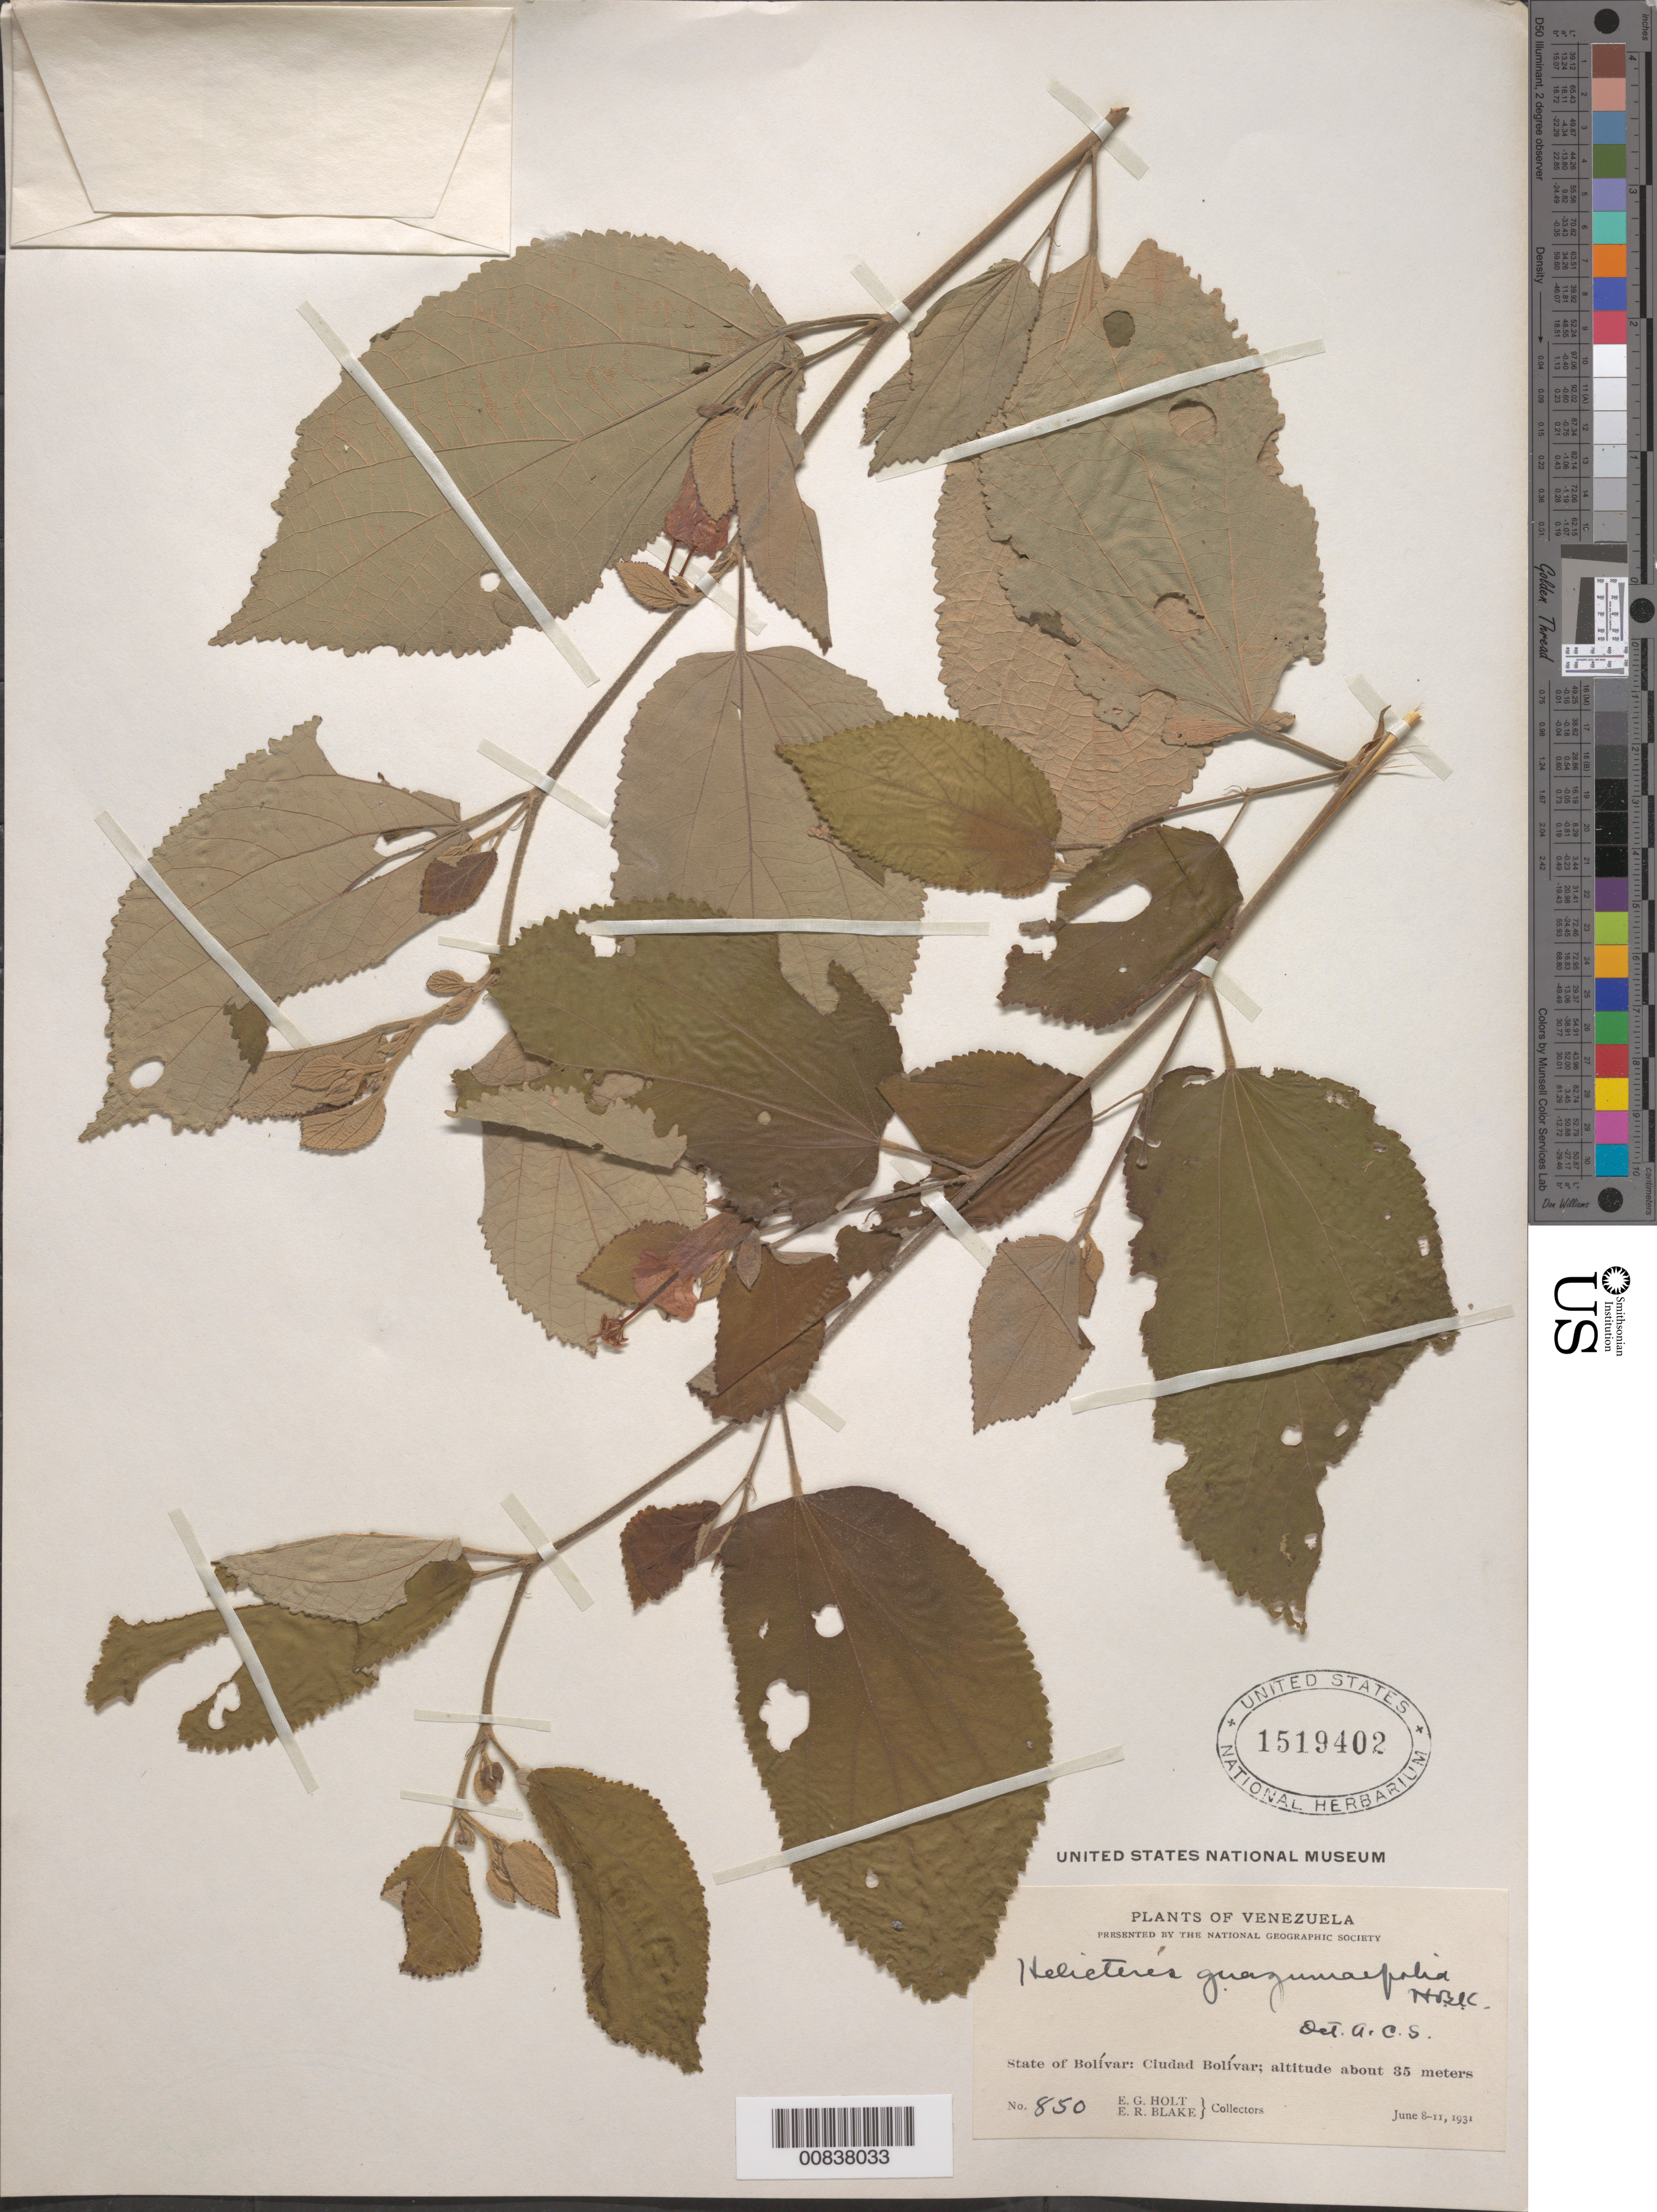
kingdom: Plantae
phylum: Tracheophyta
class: Magnoliopsida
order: Malvales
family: Malvaceae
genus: Helicteres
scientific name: Helicteres guazumifolia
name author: Kunth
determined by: Smith, A. C.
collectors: E. Holt & E. R. Blake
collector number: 850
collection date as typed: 8-Jun-31 to 11-Jun-31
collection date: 1931-06-08/1931-06-11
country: Venezuela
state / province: Bolívar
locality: Ciudad Bolívar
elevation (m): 35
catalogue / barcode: US 1519402